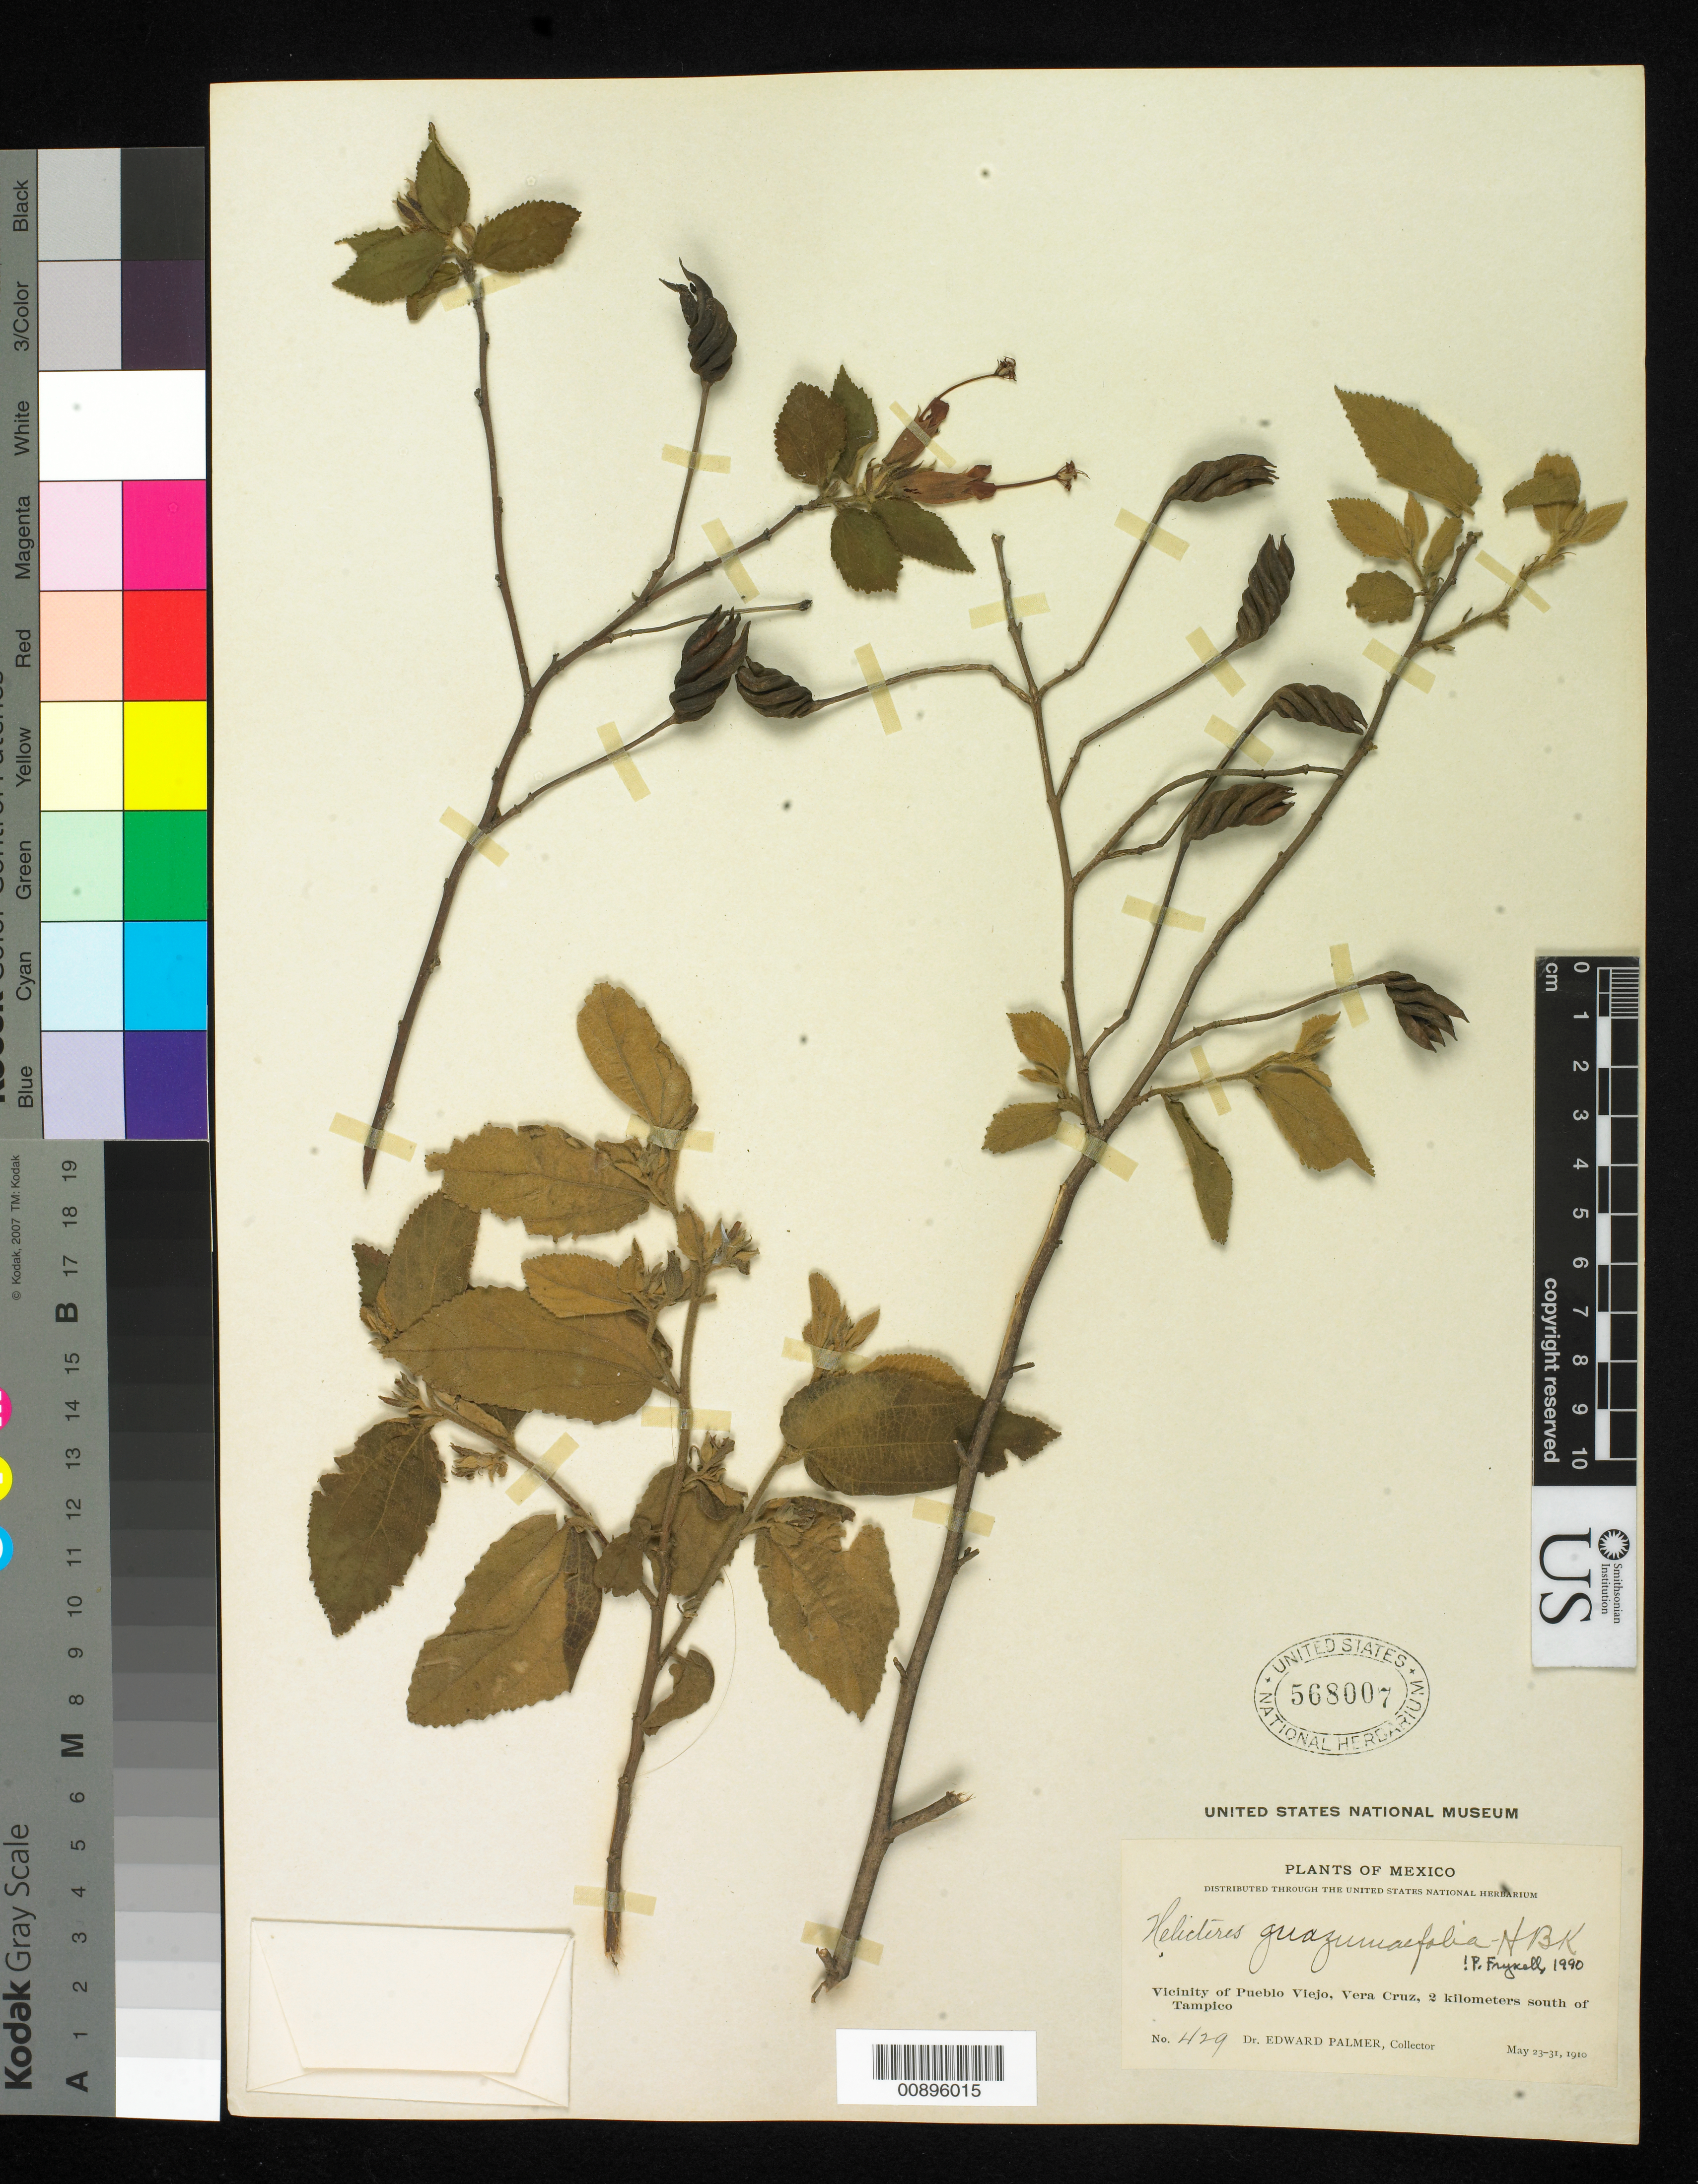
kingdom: Plantae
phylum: Tracheophyta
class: Magnoliopsida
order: Malvales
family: Malvaceae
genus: Helicteres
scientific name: Helicteres guazumifolia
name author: Kunth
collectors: E. Palmer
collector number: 429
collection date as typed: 23 May 1910 to 31 May 1910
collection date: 1910-05-23/1910-05-31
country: Mexico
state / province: Veracruz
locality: Vicinity of Pueblo Viejo, Veracruz, 2 kilometers south of Tampico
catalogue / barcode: US 568007